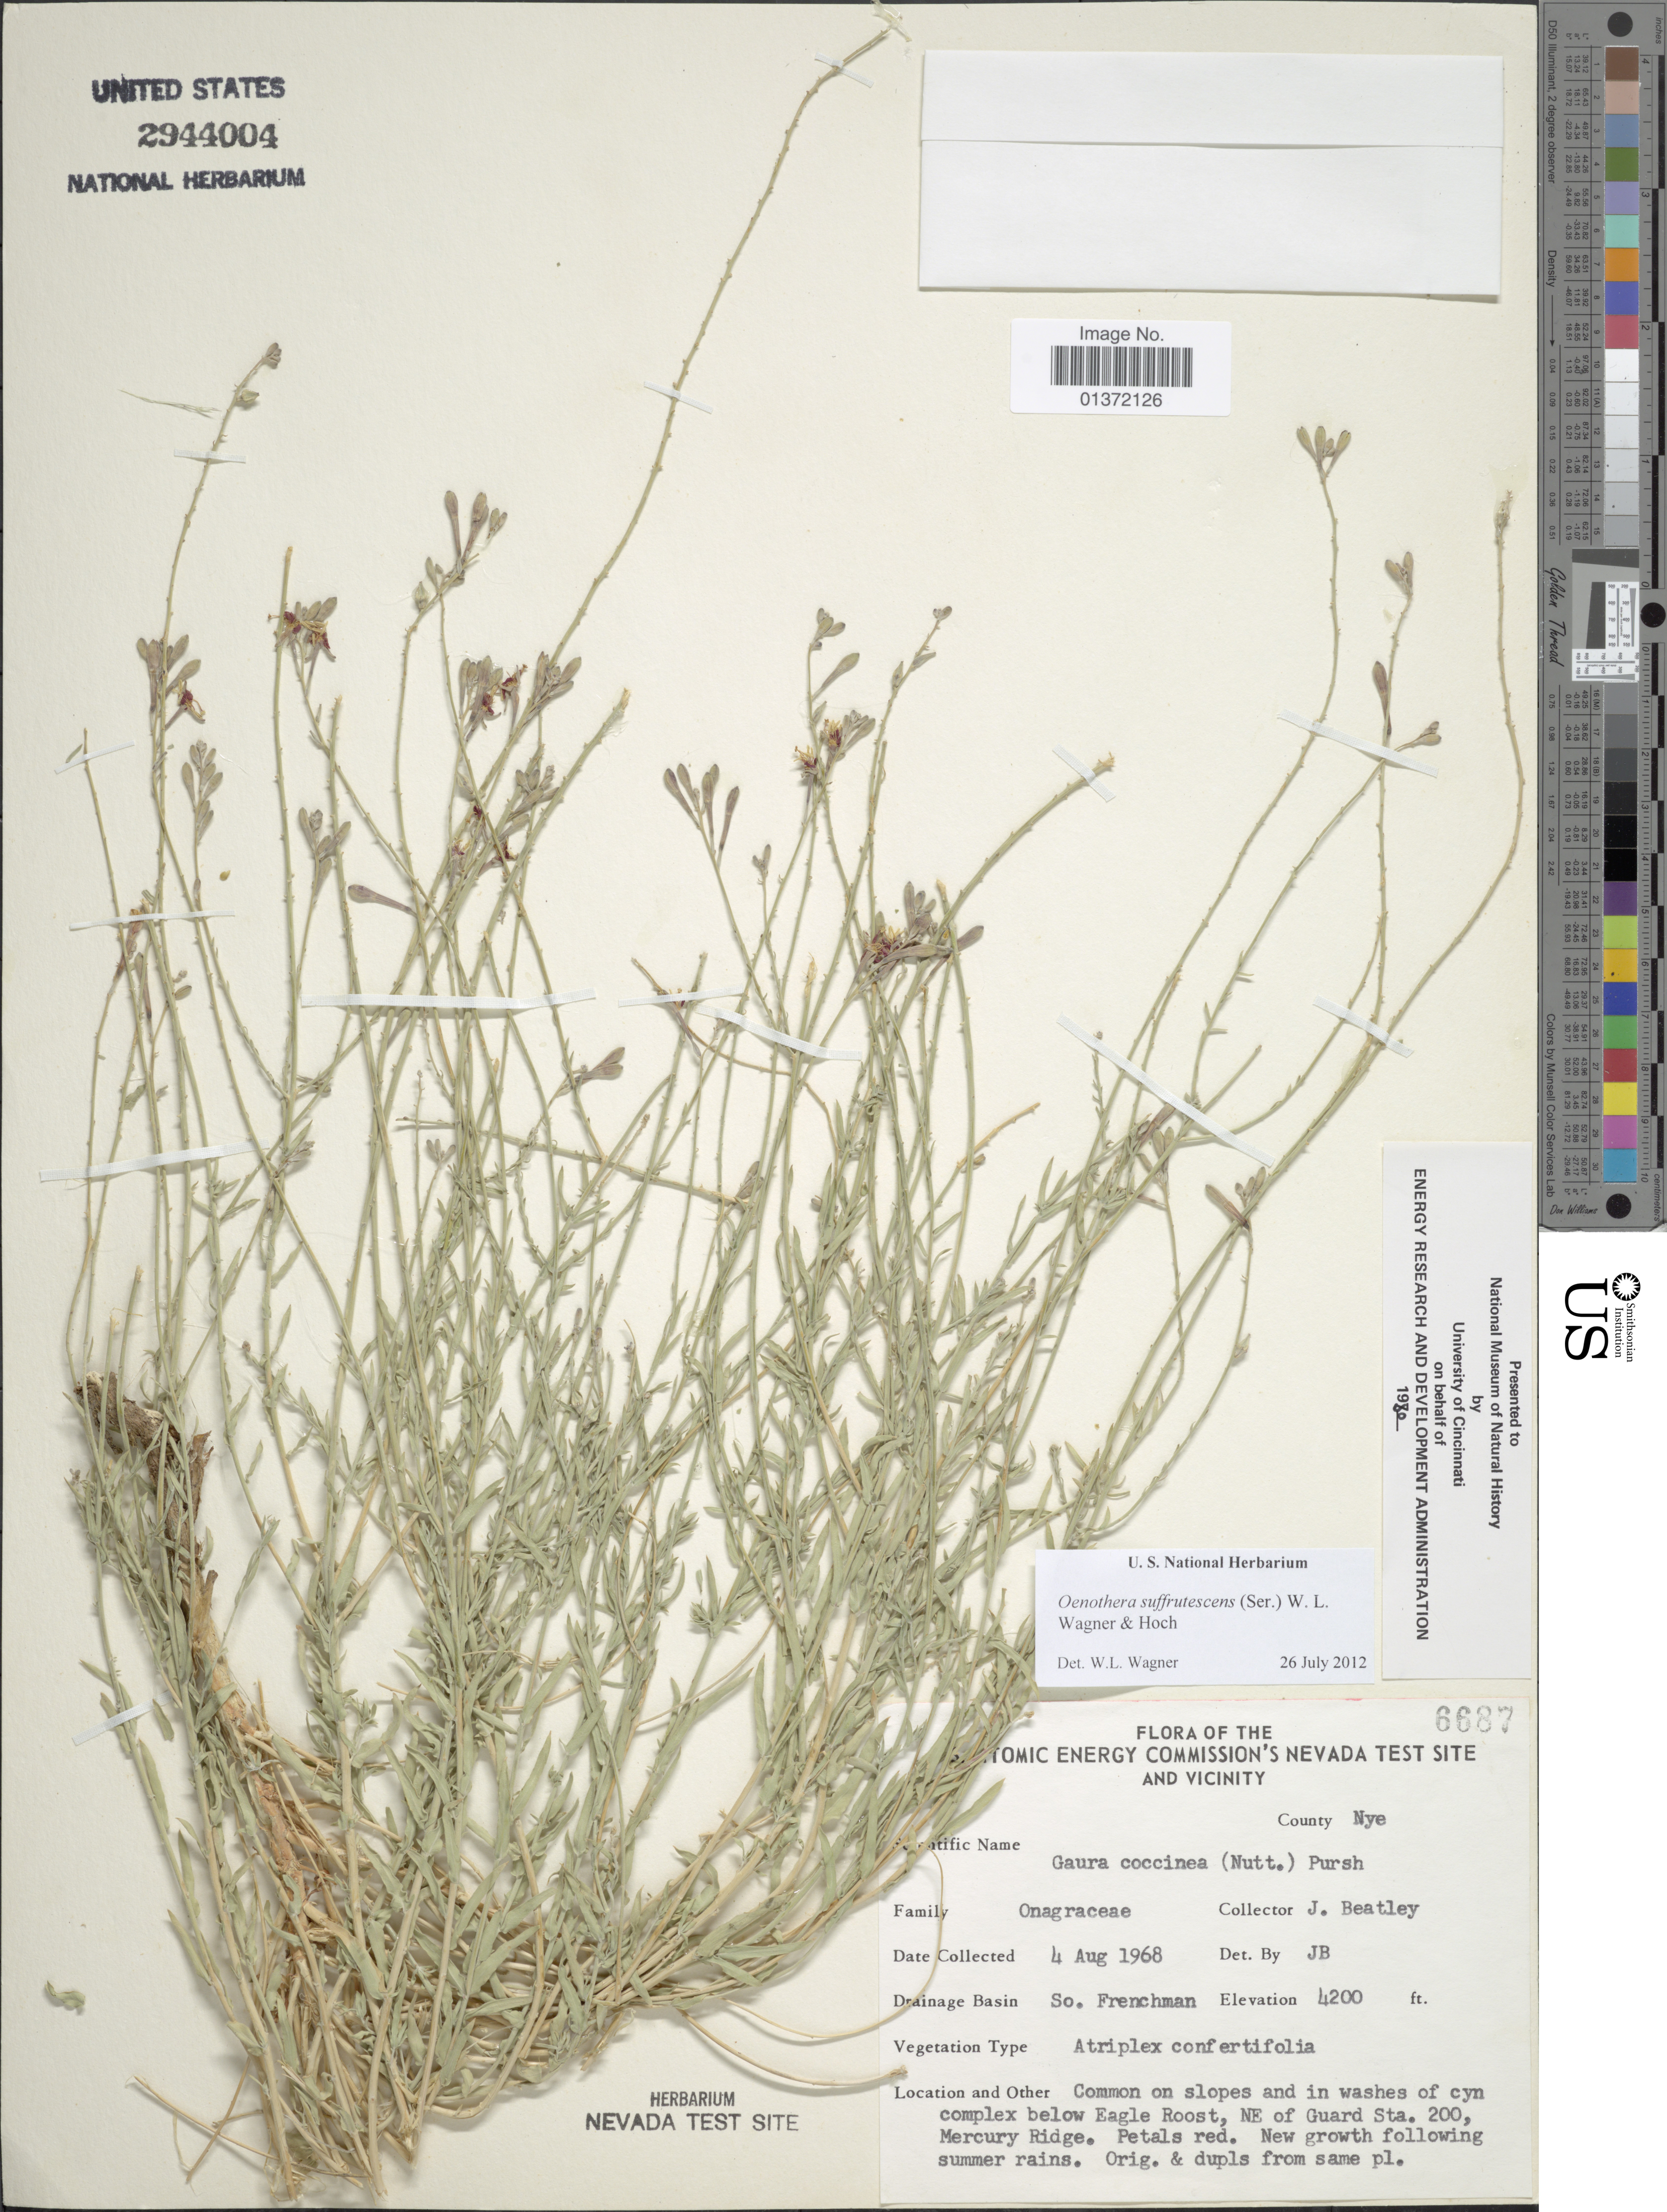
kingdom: Plantae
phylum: Tracheophyta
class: Magnoliopsida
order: Myrtales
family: Onagraceae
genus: Oenothera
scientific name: Oenothera suffrutescens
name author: (Ser.) W.L. Wagner & Hoch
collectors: J. C. Beatley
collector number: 6687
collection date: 1968-08-04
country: United States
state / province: Nevada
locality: U.S. Atomic energy commission's Nevada Test Site and vicinity, county Nye, below Eagle Roost, NE of Guard Sta. 200 Mercury Ridge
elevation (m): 1280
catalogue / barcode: US 2944004